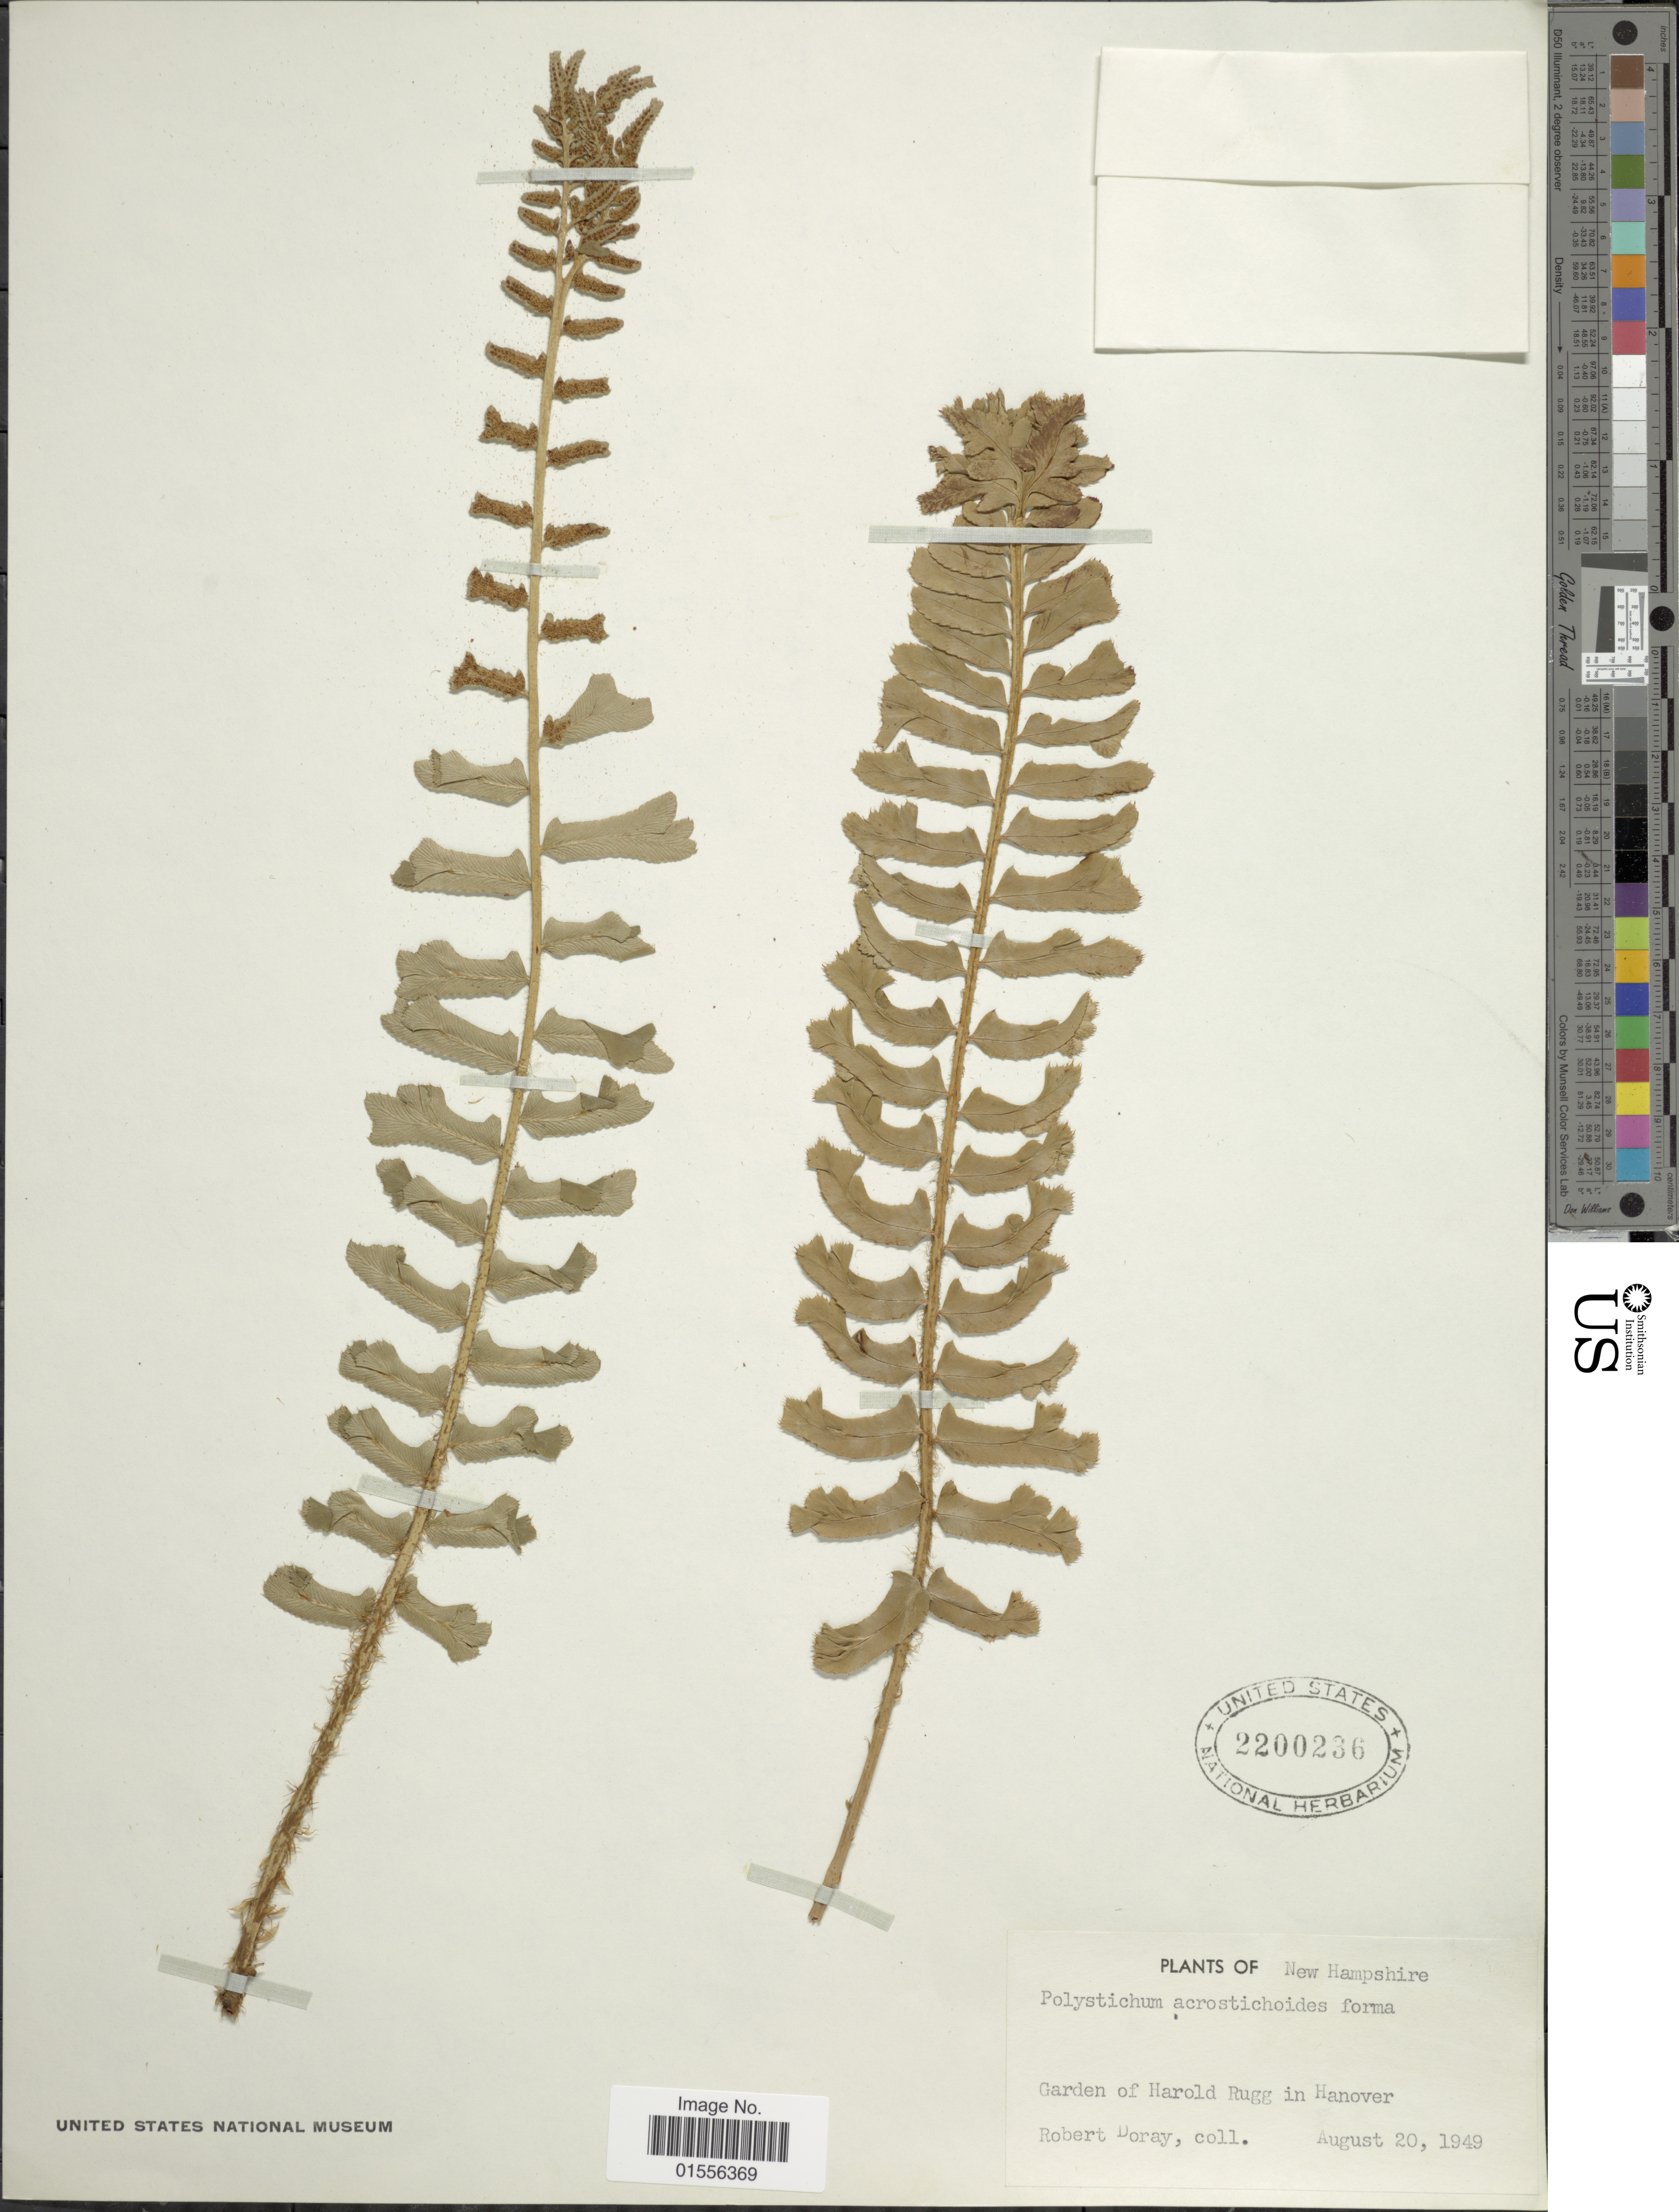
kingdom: Plantae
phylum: Tracheophyta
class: Polypodiopsida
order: Polypodiales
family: Dryopteridaceae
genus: Polystichum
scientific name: Polystichum acrostichoides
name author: (Michx.) Schott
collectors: R. Doray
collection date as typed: Transcribed d/m/y: 20/8/49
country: Jamaica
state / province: Hanover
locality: Collected from garden of Harold Rugg in Hanover, New Hampshire, USA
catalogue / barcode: US 2200236